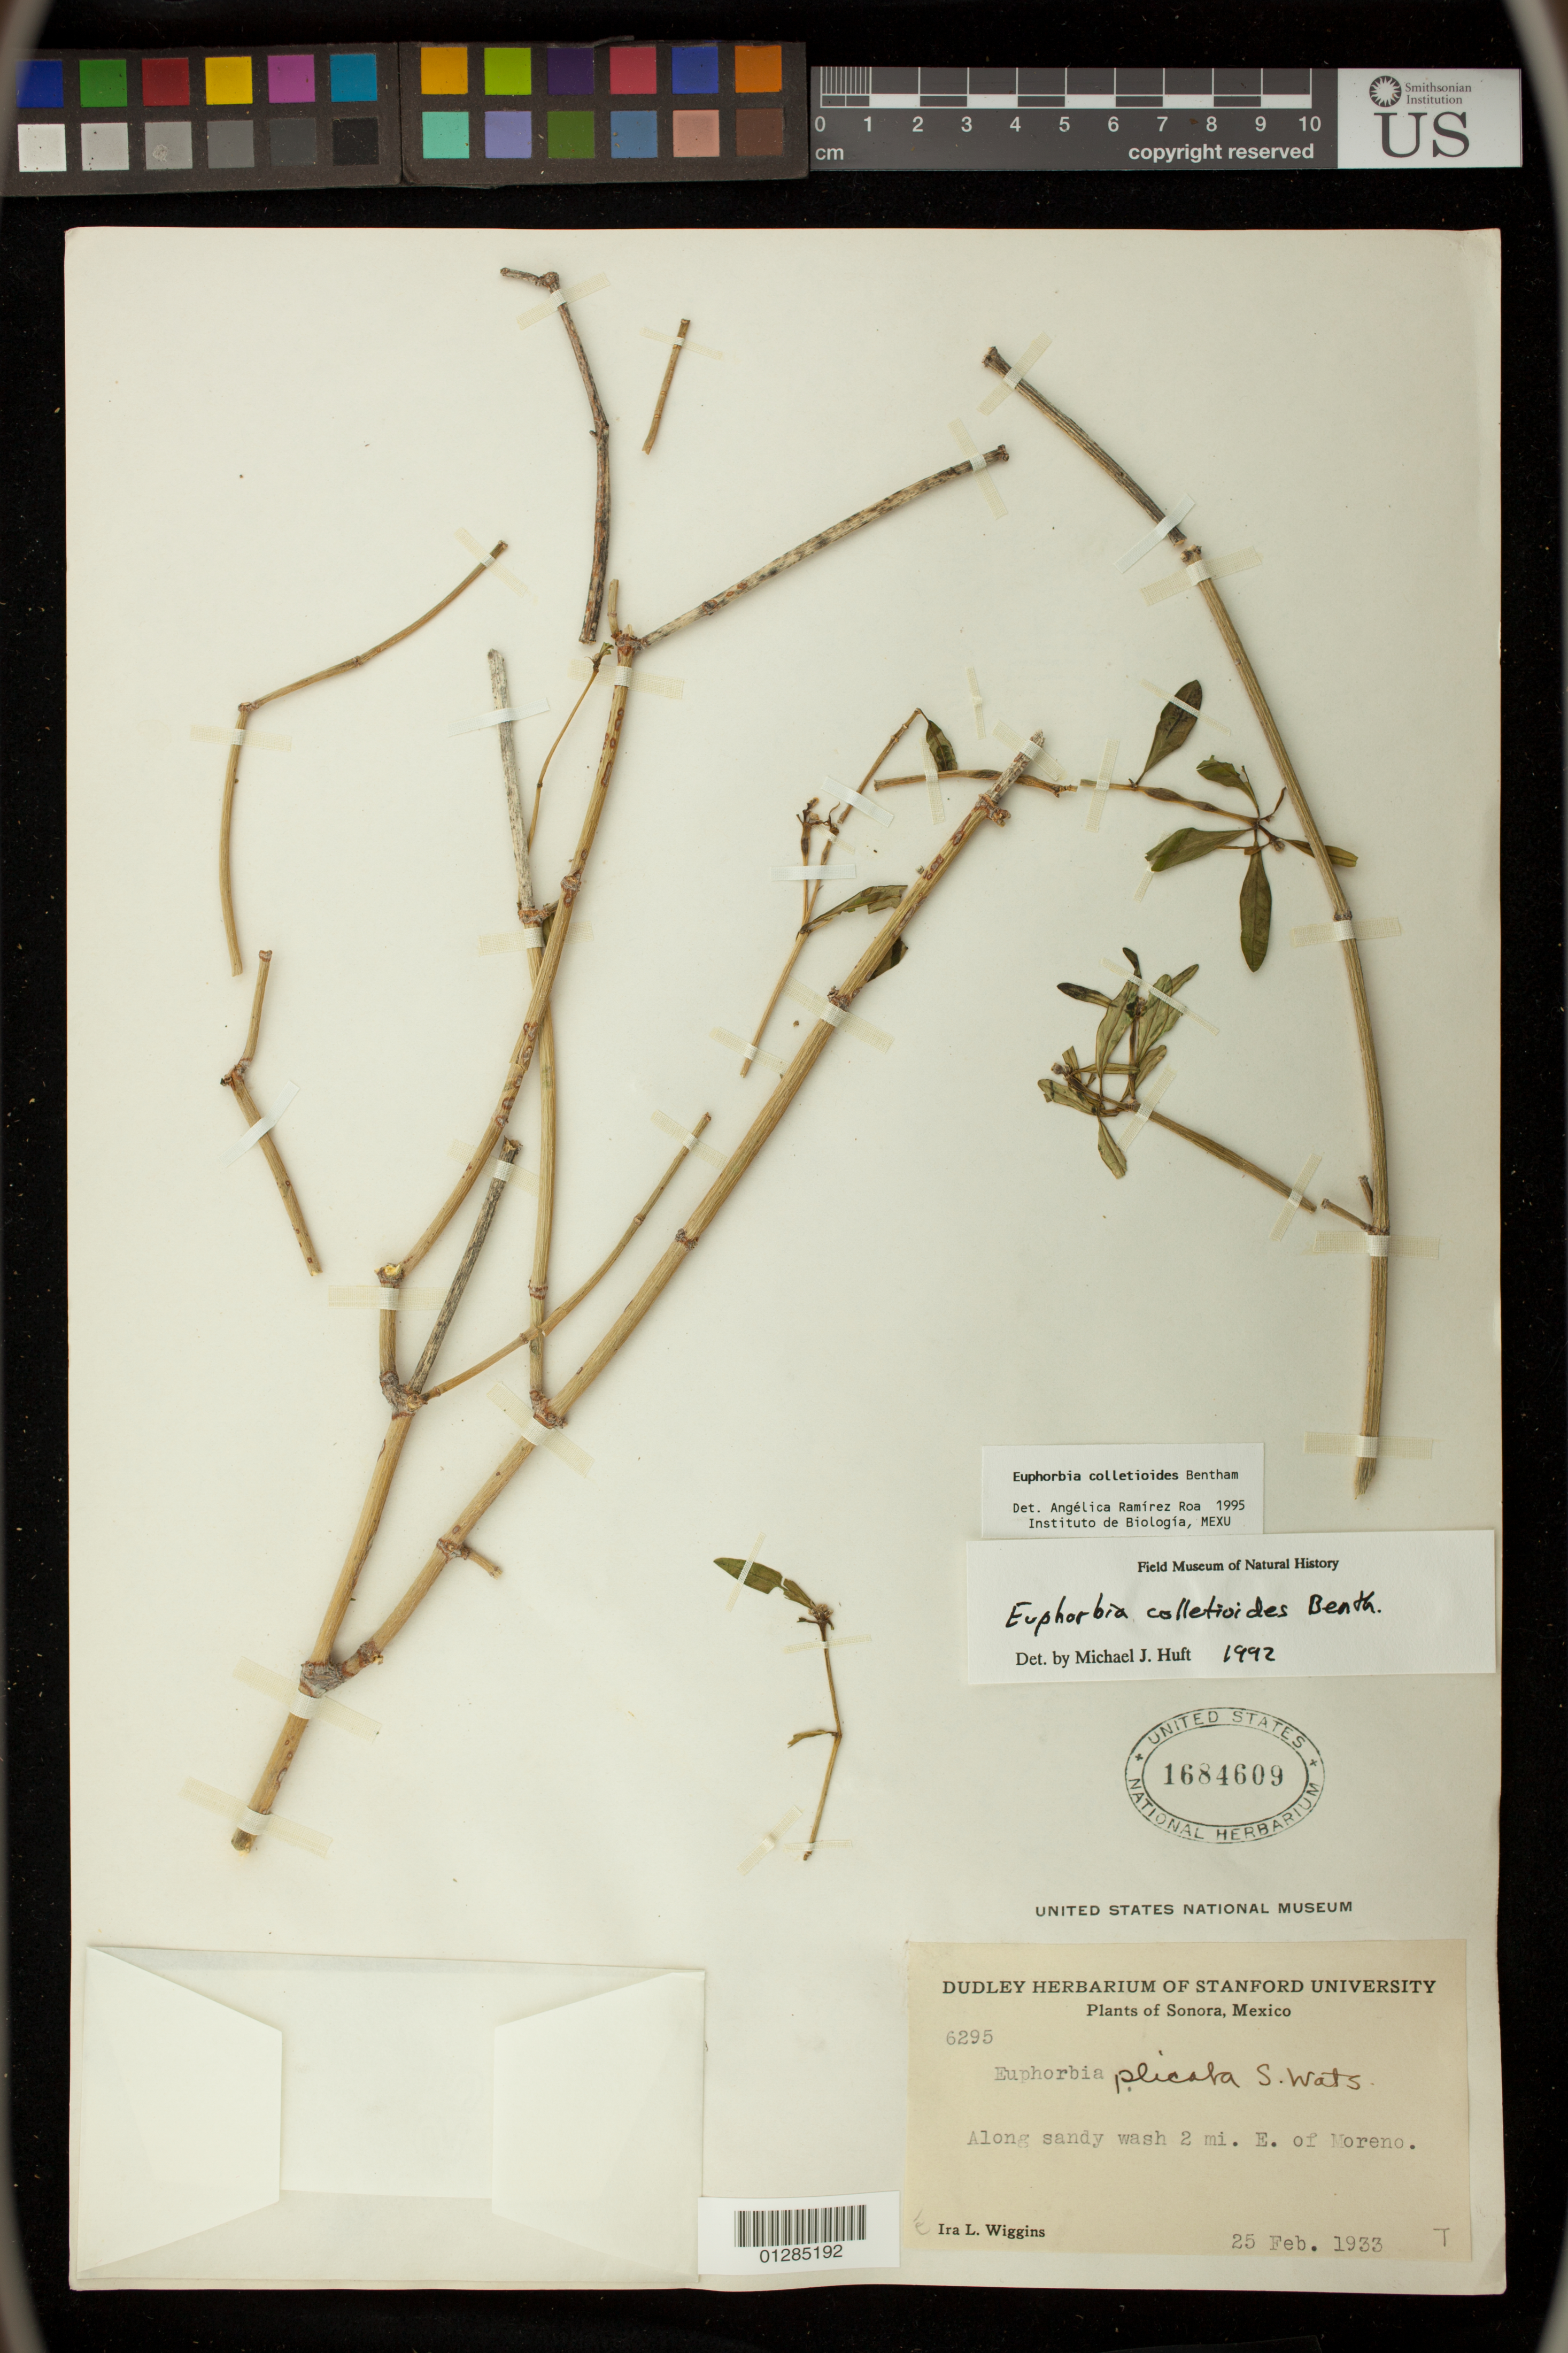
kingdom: Plantae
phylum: Tracheophyta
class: Magnoliopsida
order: Malpighiales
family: Euphorbiaceae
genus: Euphorbia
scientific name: Euphorbia colletioides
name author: Benth.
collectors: I. L. Wiggins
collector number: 6295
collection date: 1933-02-25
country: Mexico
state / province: Sonora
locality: Along sandy wash 2 mi. E. of Moreno.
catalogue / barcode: US 1684609